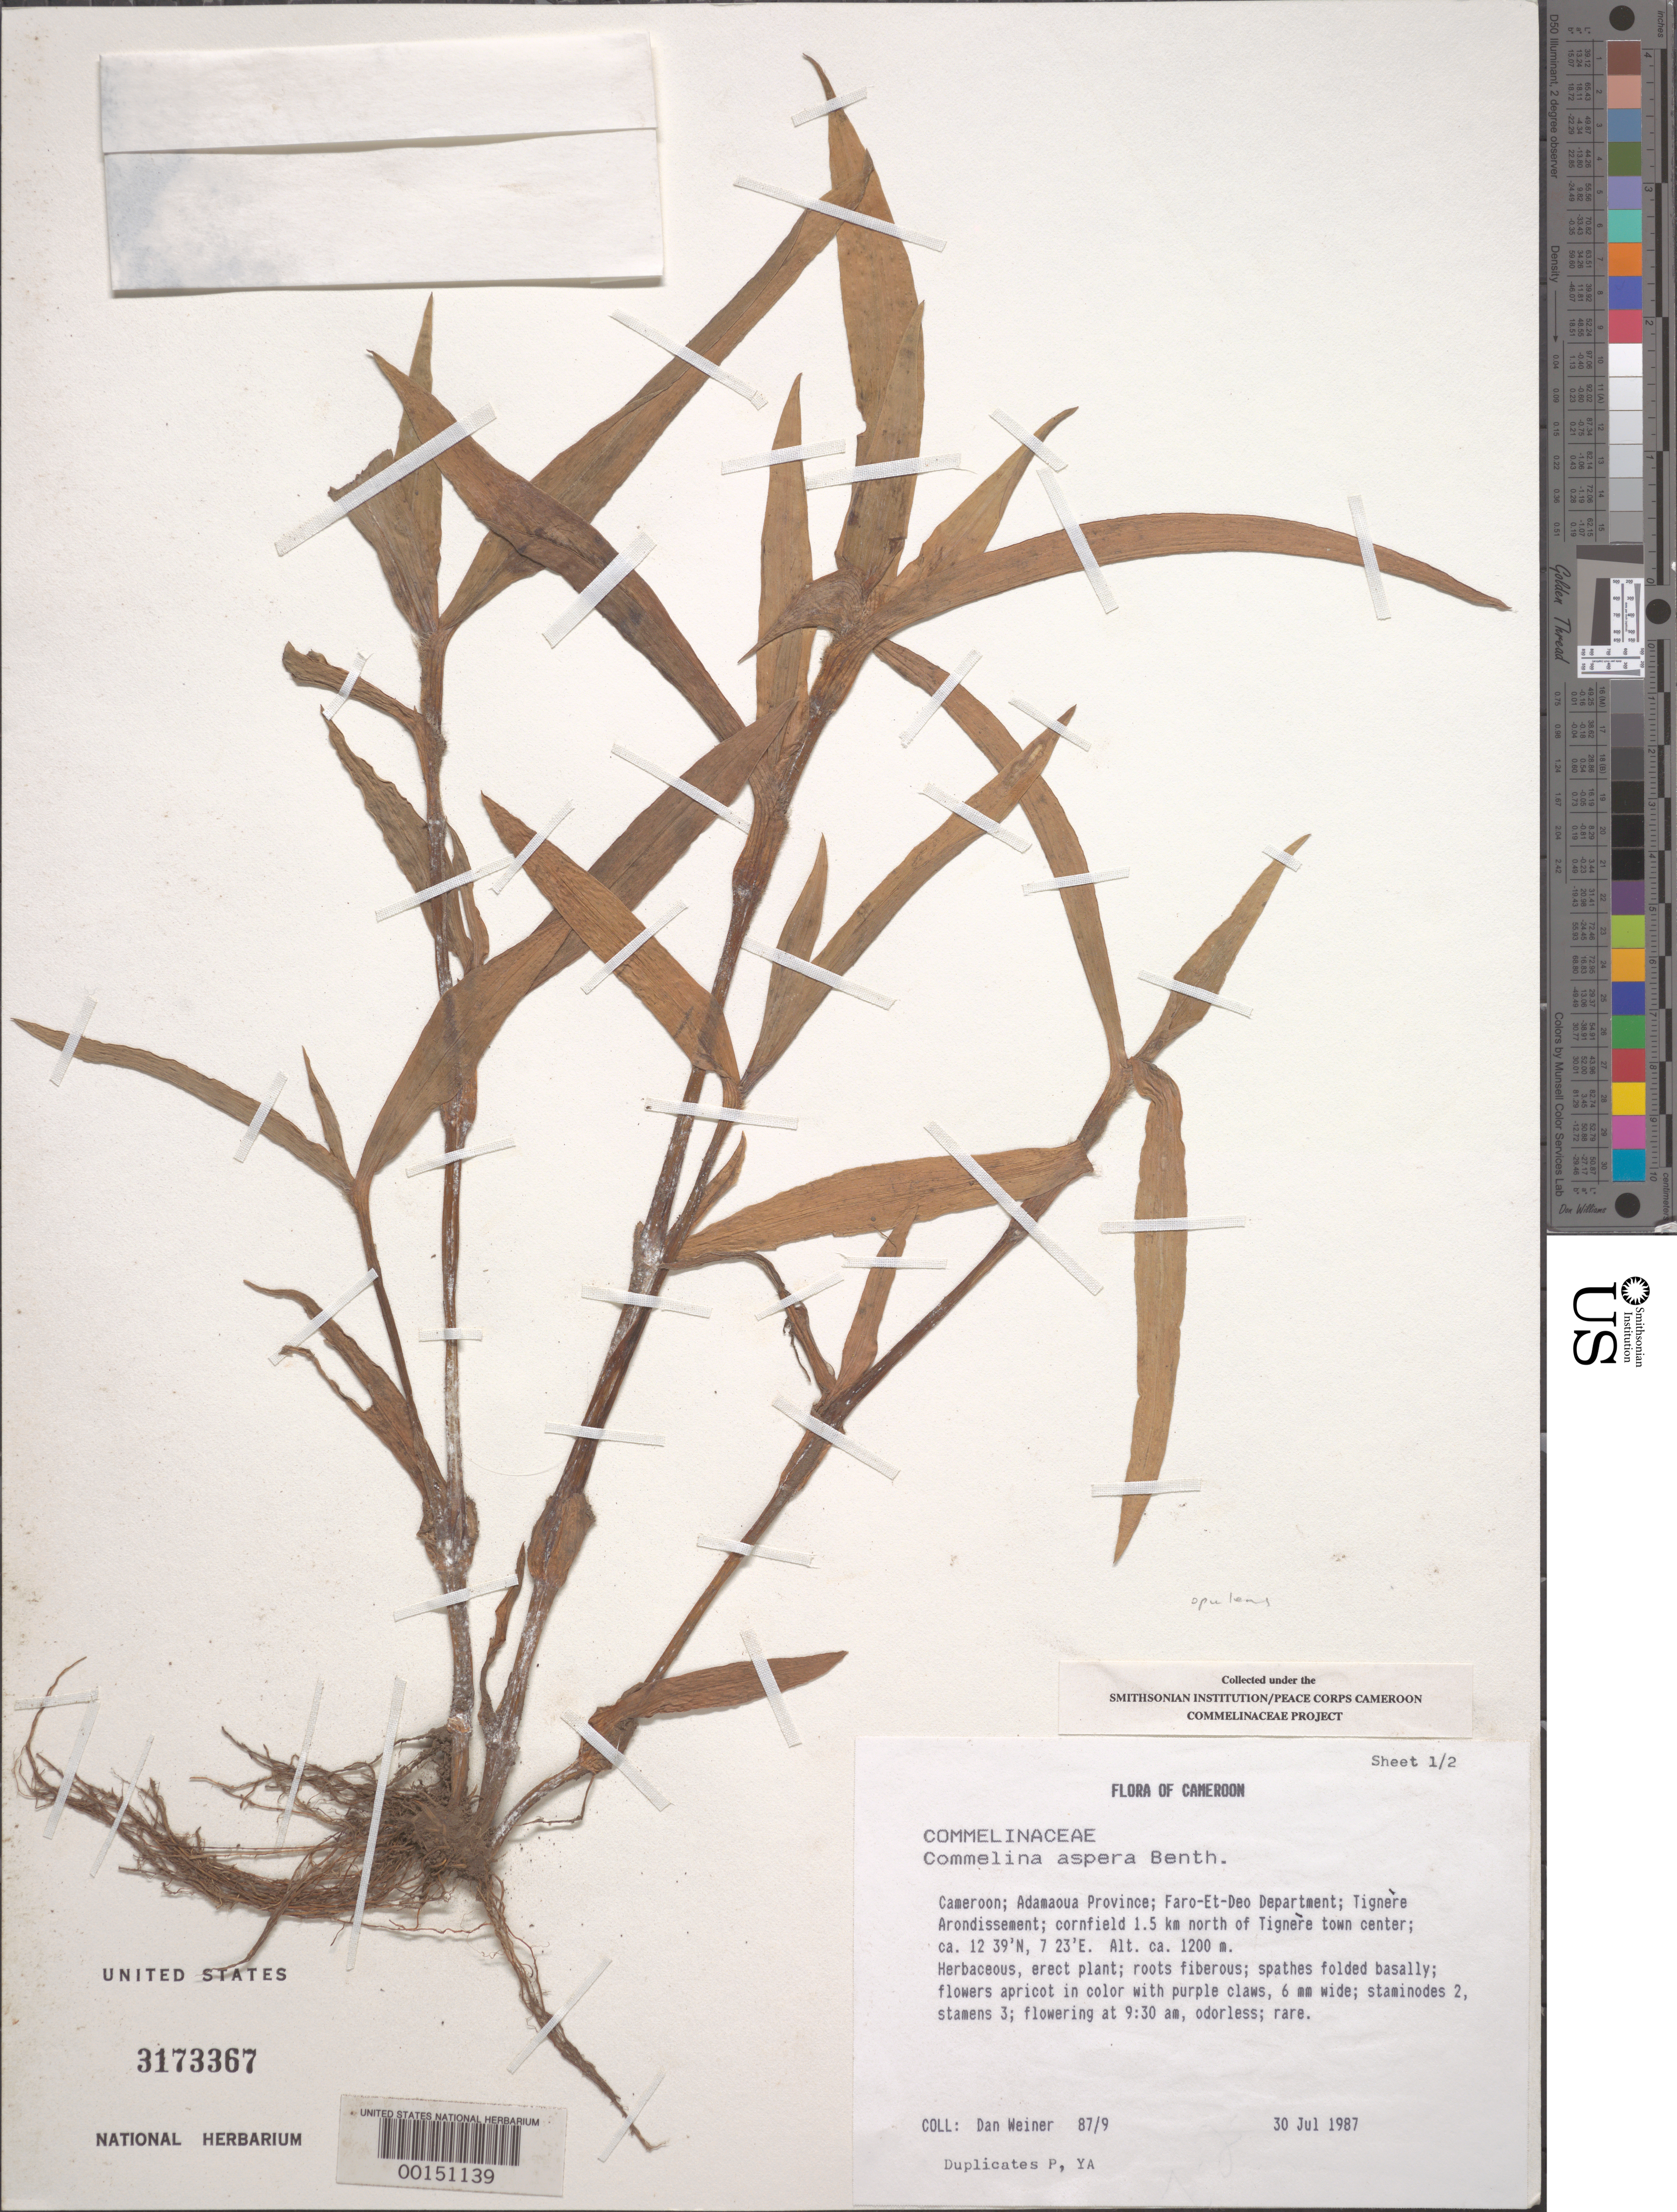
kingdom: Plantae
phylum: Tracheophyta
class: Liliopsida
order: Commelinales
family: Commelinaceae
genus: Commelina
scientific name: Commelina aspera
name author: G. Don ex Benth.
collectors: D. Weiner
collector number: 87/9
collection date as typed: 30 Jul 1987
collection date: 1987-07-30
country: Cameroon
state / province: Adamawa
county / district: Faro-deo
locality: Tignere arrondissement, cornfield 1.5 km n of tignere town center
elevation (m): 1200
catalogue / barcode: US 3173367